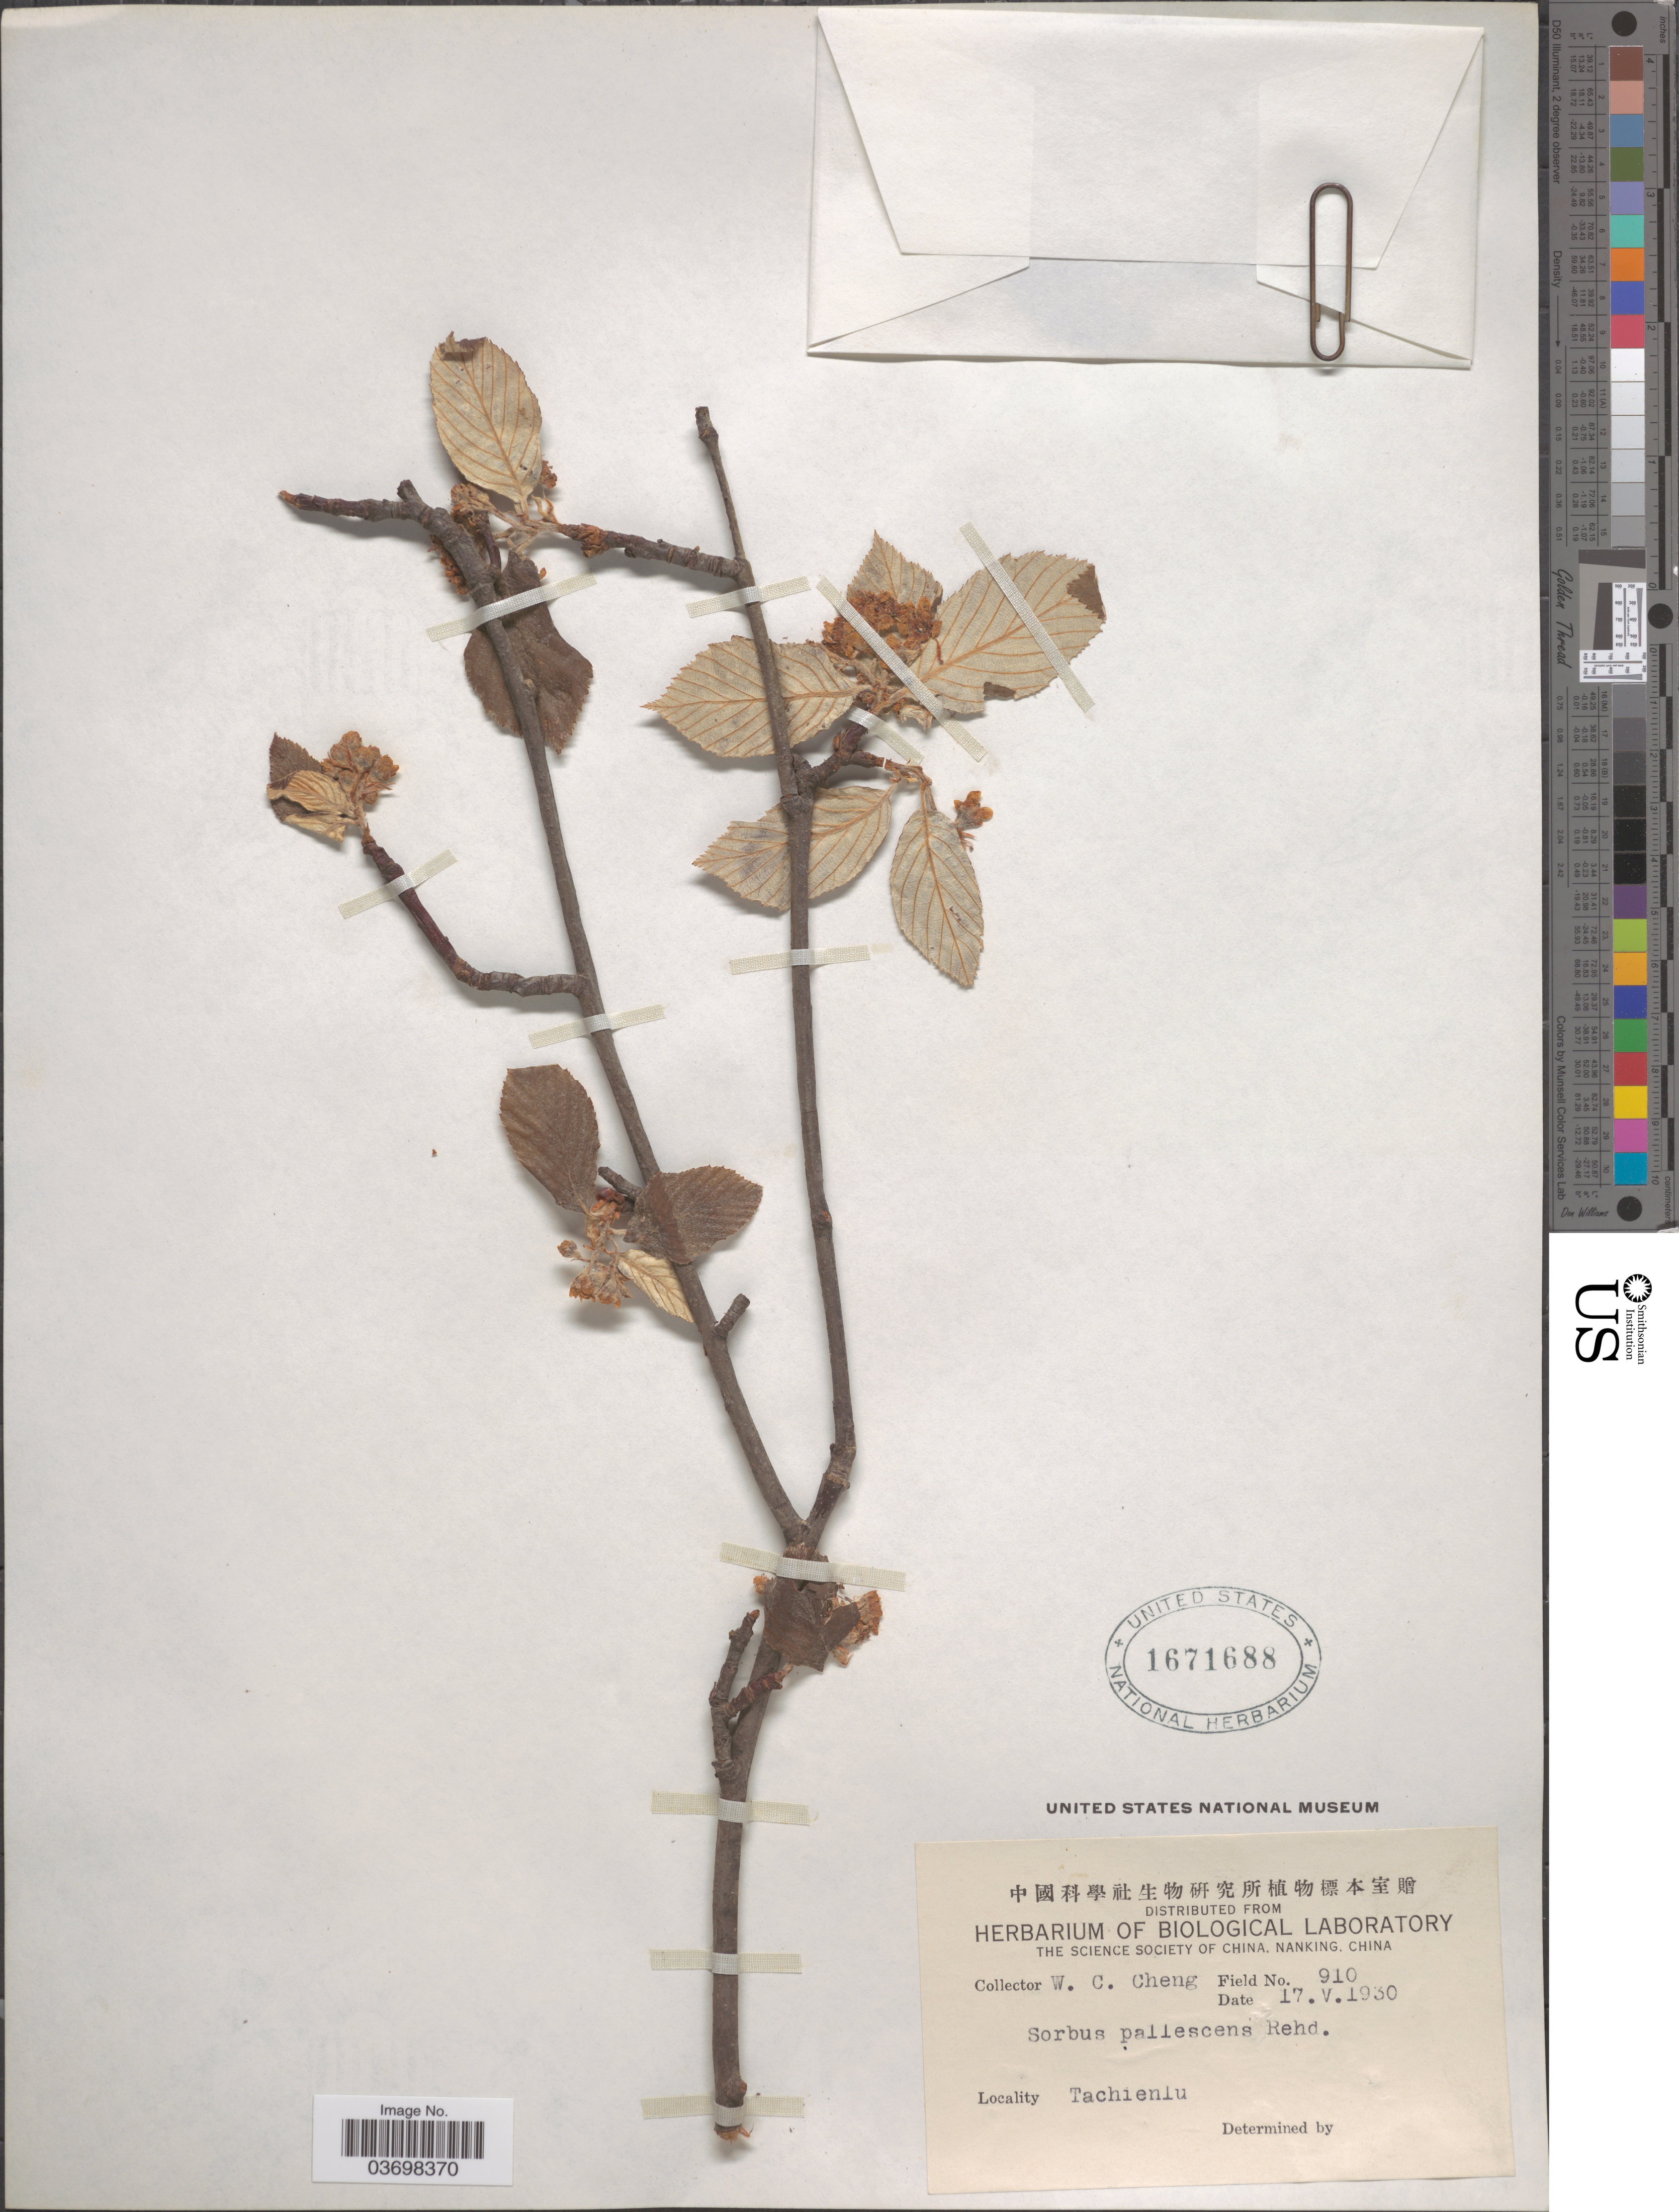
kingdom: Plantae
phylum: Tracheophyta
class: Magnoliopsida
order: Rosales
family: Rosaceae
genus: Sorbus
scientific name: Sorbus pallescens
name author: Rehder in Sarg.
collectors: W. C. Cheng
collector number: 910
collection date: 1930-05-17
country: China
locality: Tachienlu.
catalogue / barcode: US 1671688